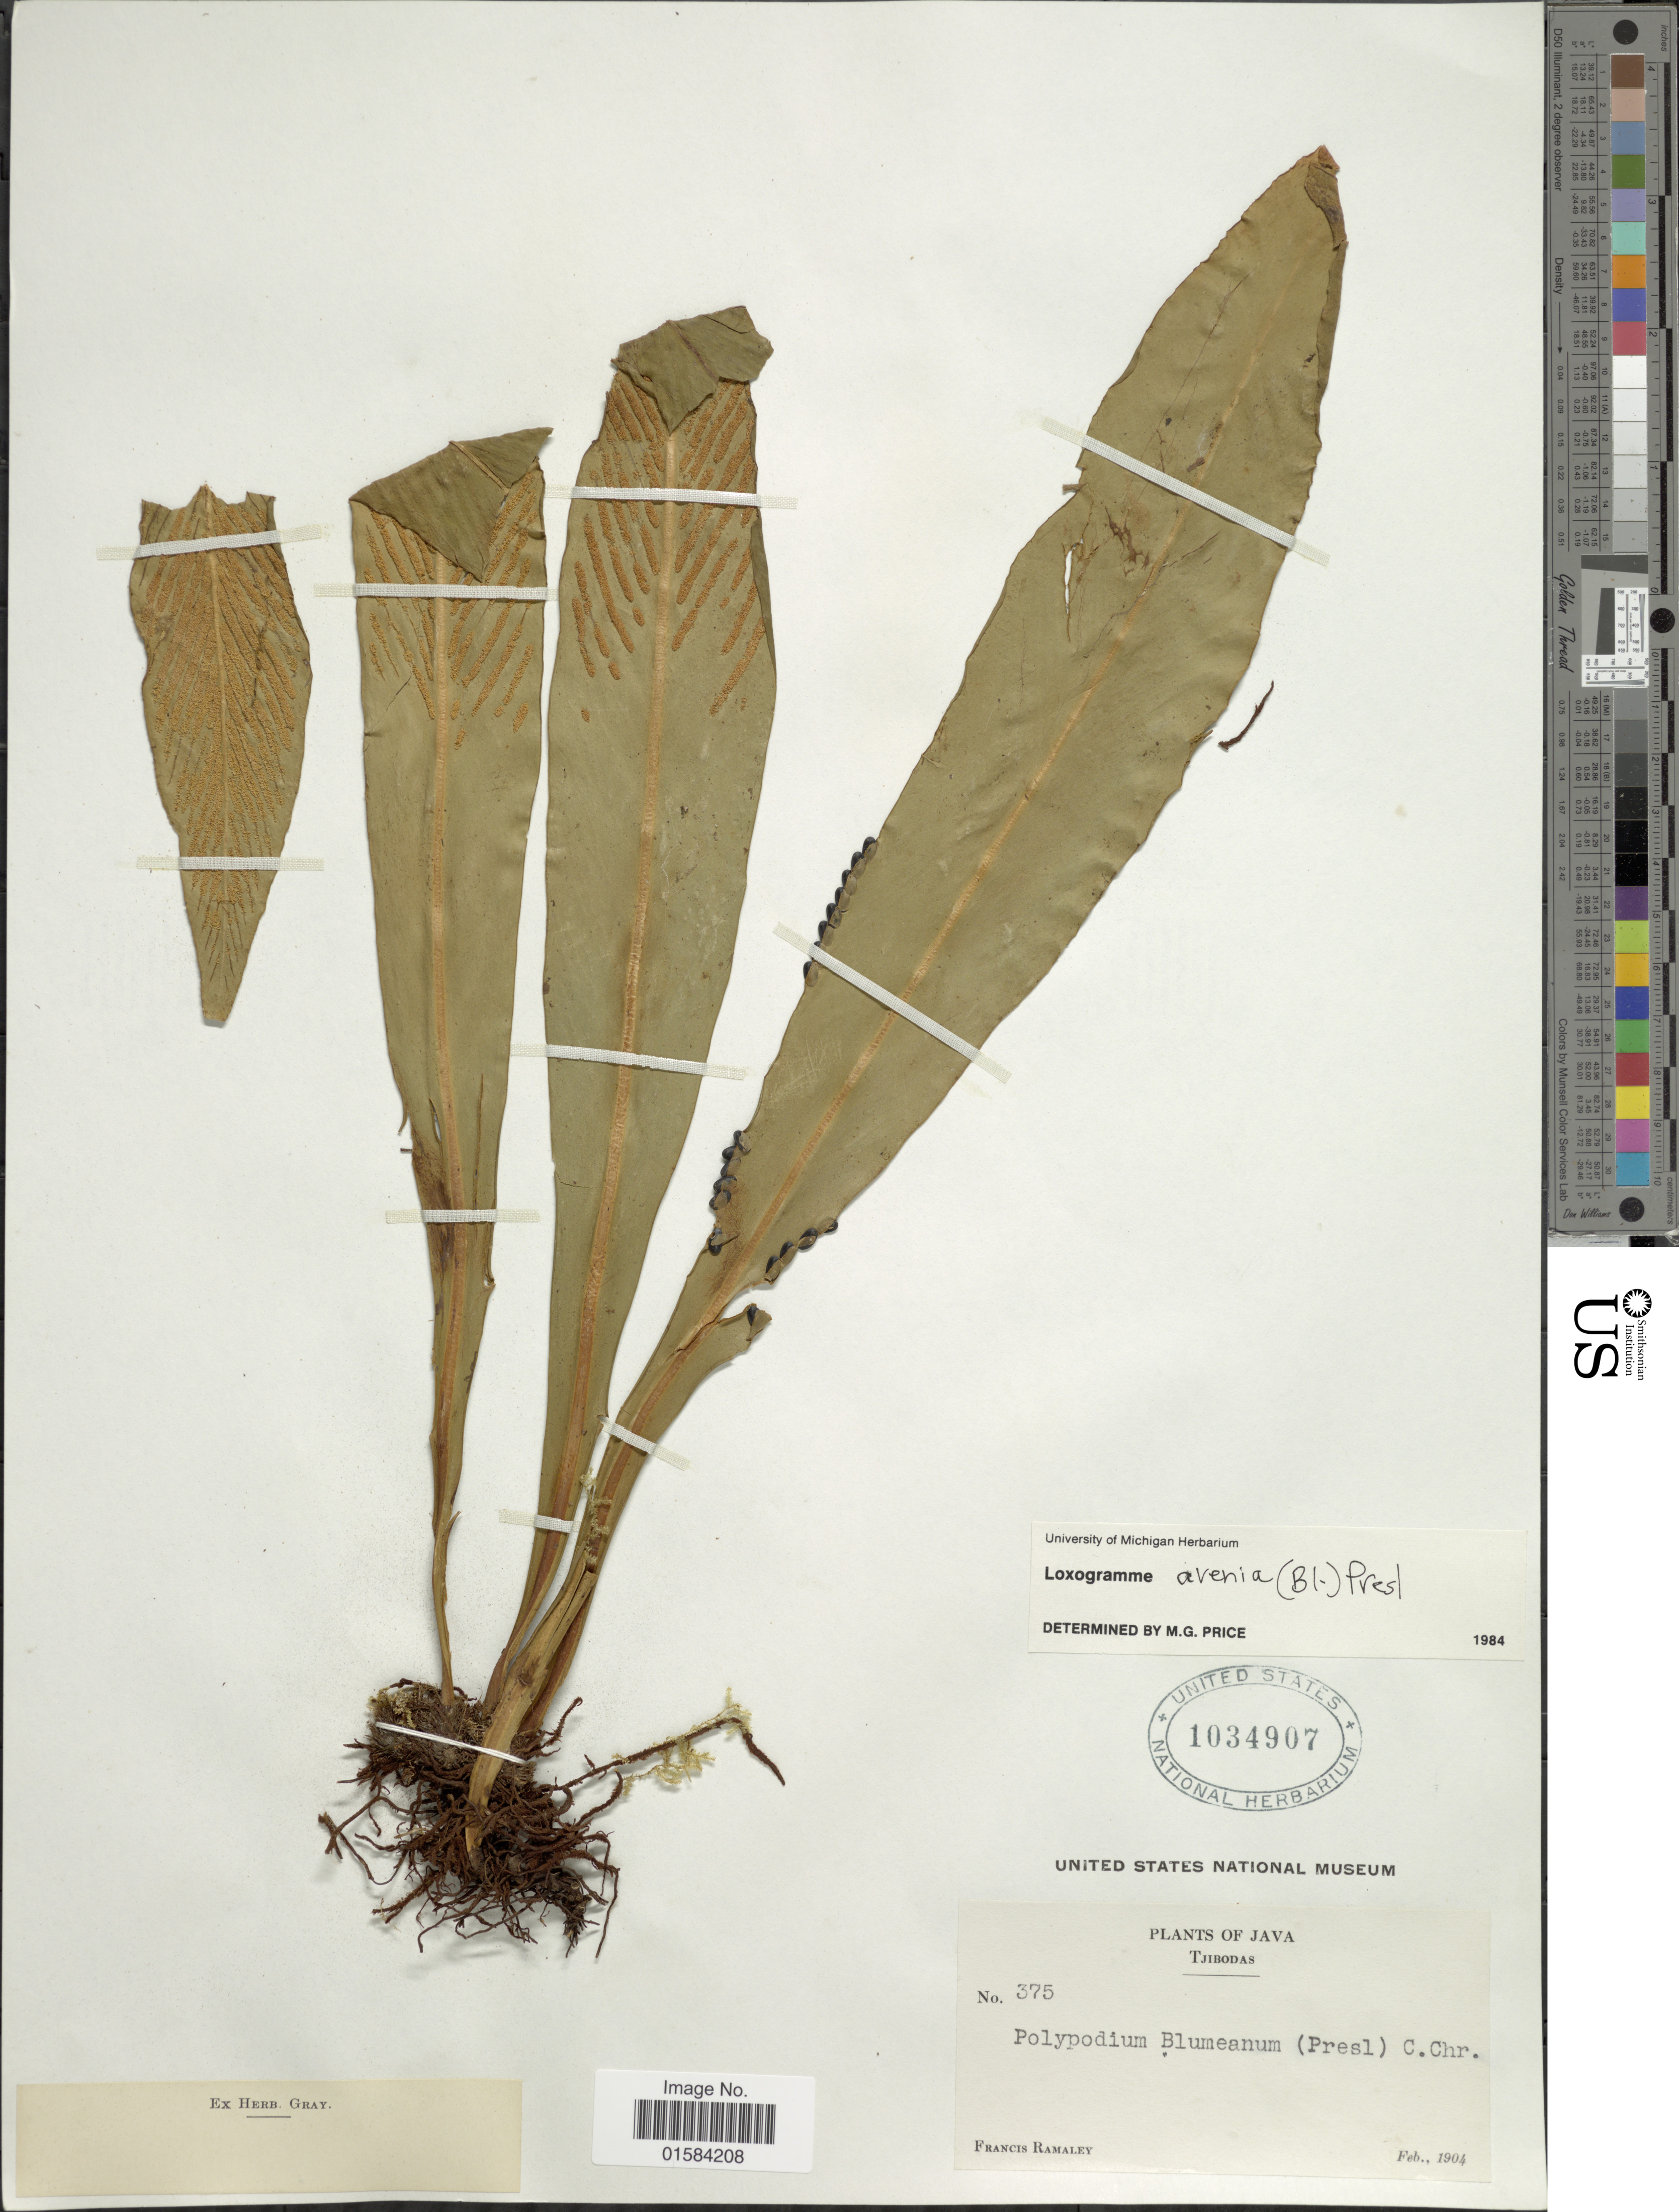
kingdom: Plantae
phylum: Tracheophyta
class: Polypodiopsida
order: Polypodiales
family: Polypodiaceae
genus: Loxogramme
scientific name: Loxogramme avenia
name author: (Blume) C. Presl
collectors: F. Ramaley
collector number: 375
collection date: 1904-02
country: Indonesia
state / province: Java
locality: Tjibodas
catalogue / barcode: US 1034907